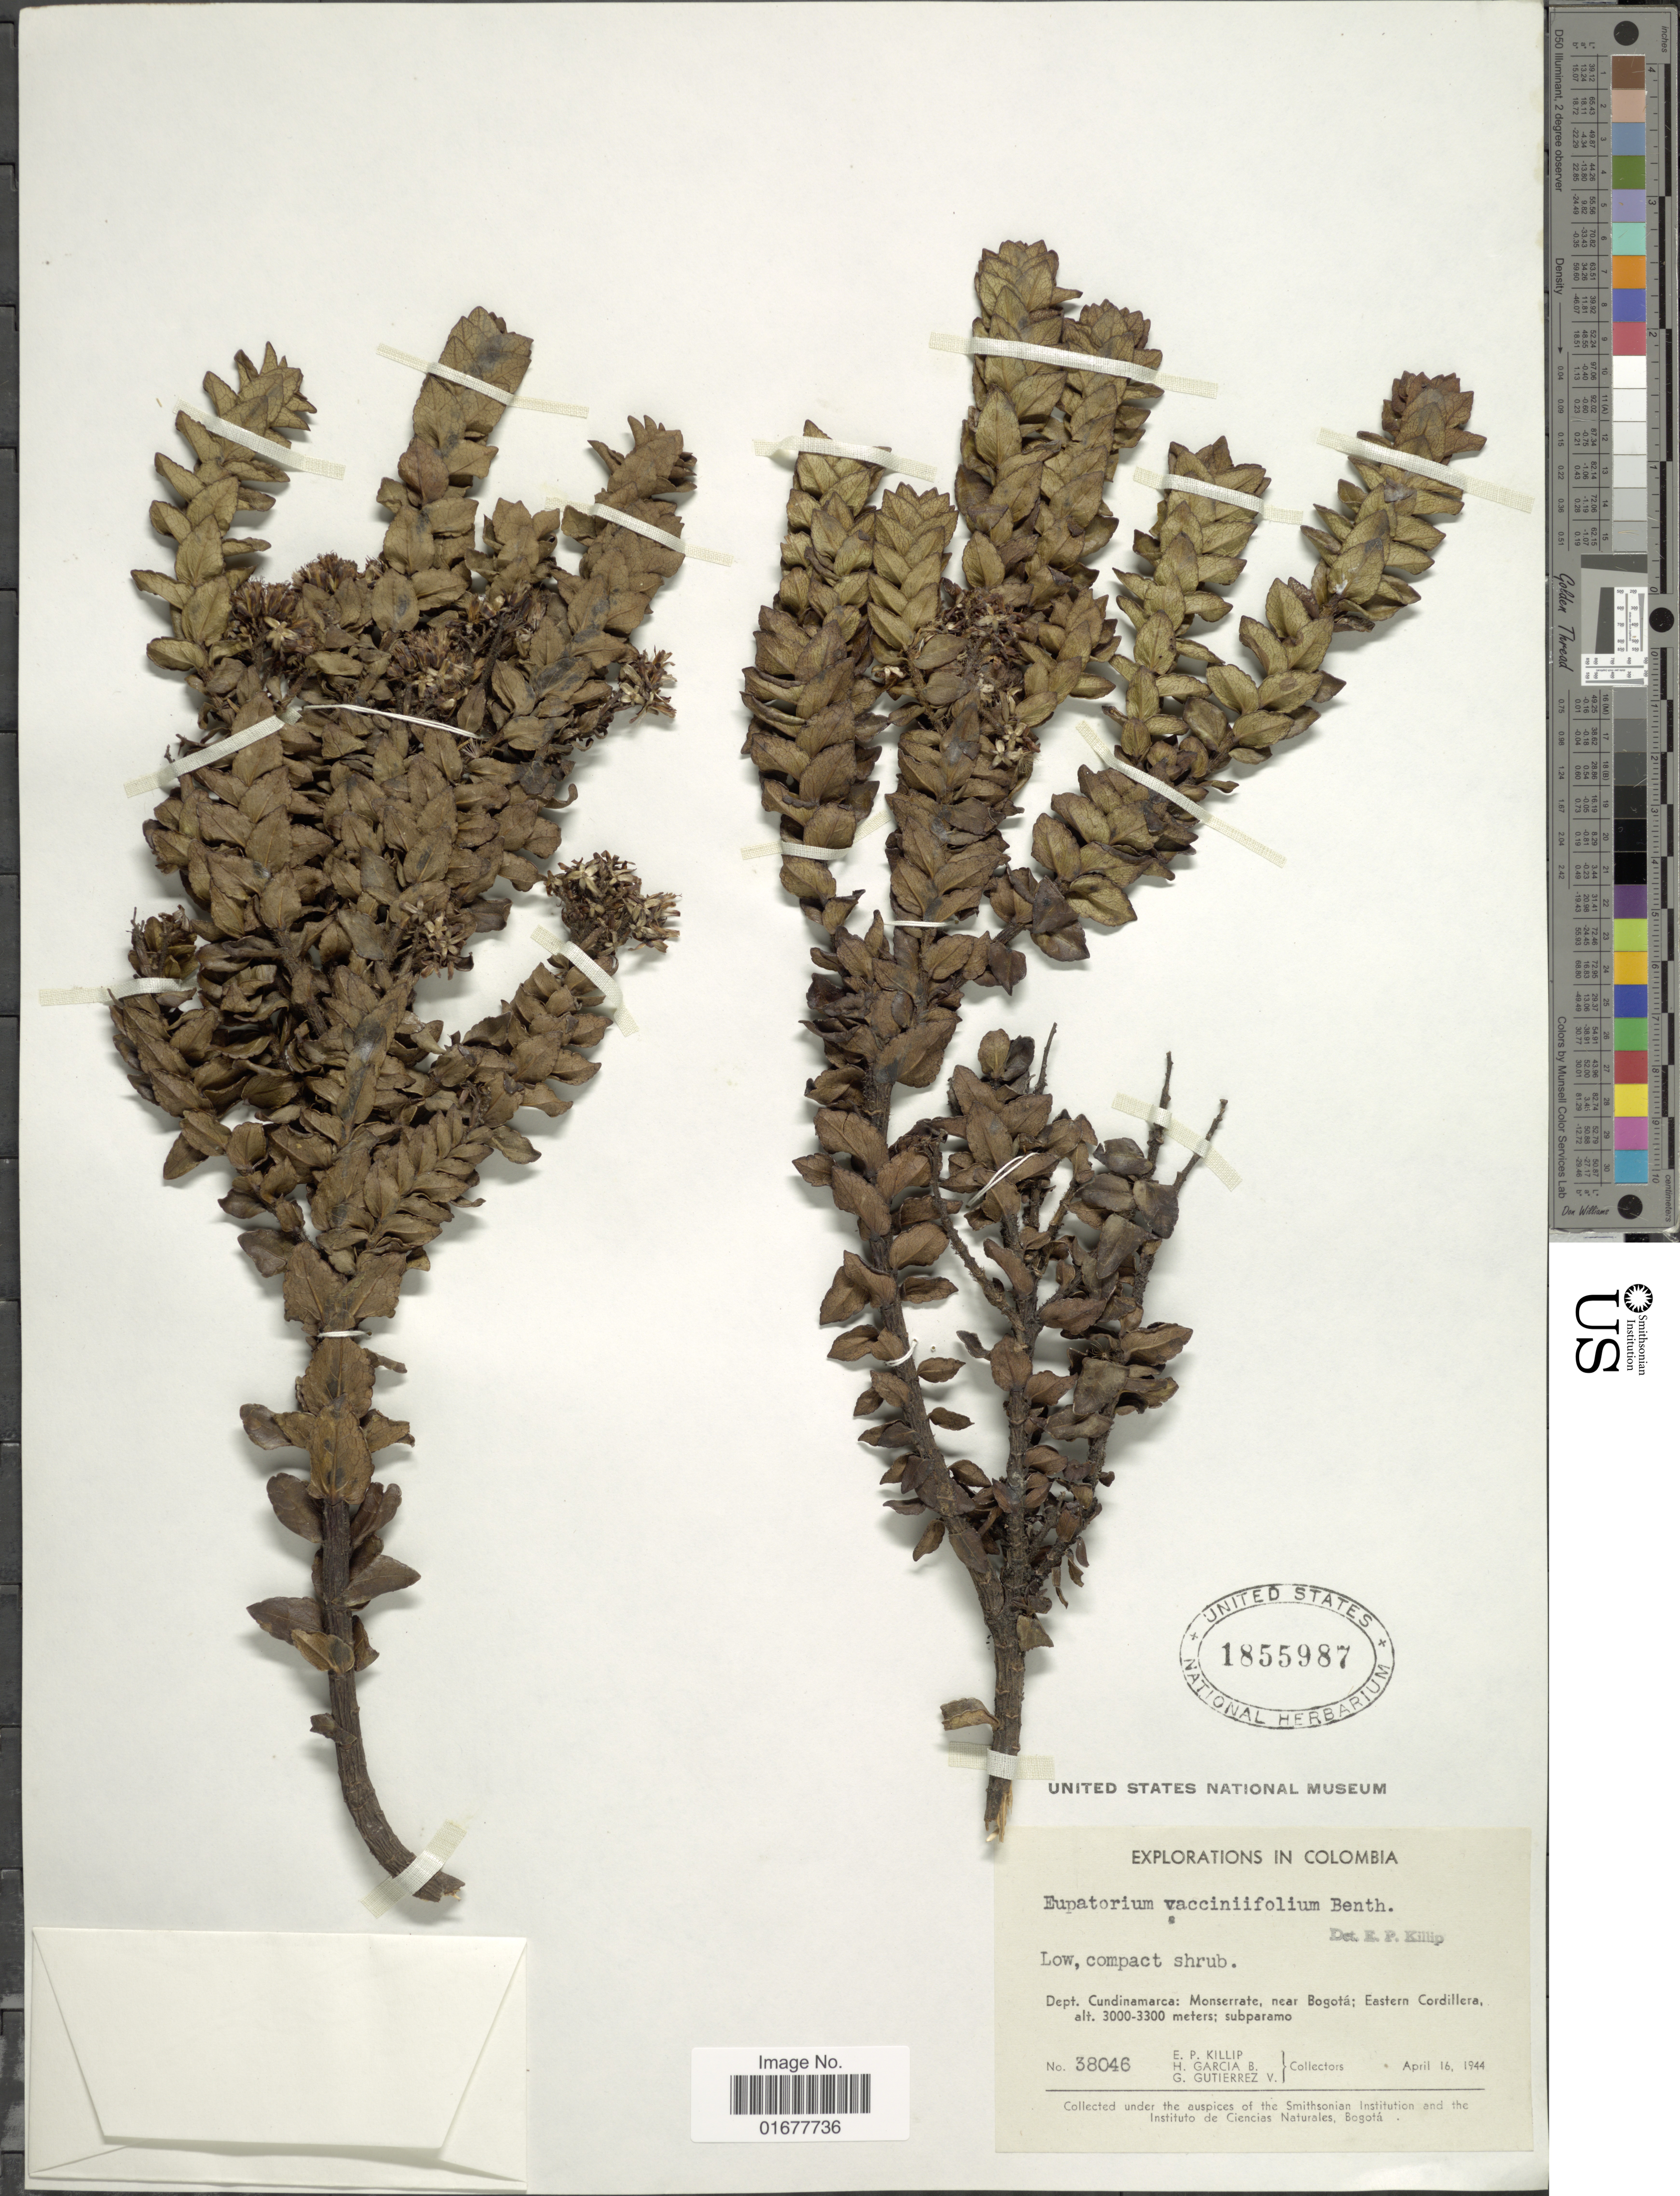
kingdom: Plantae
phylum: Tracheophyta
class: Magnoliopsida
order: Asterales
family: Asteraceae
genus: Ageratina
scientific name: Ageratina vacciniaefolia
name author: (Benth.) R.M. King & H. Rob.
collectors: E. P. Killip, H. García Barriga & G. Gutiérrez V.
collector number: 38046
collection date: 1944-04-16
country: Colombia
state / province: Cundinamarca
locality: Monserrate, near Bogota; Eastern Cordillera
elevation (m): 3000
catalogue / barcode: US 1855987